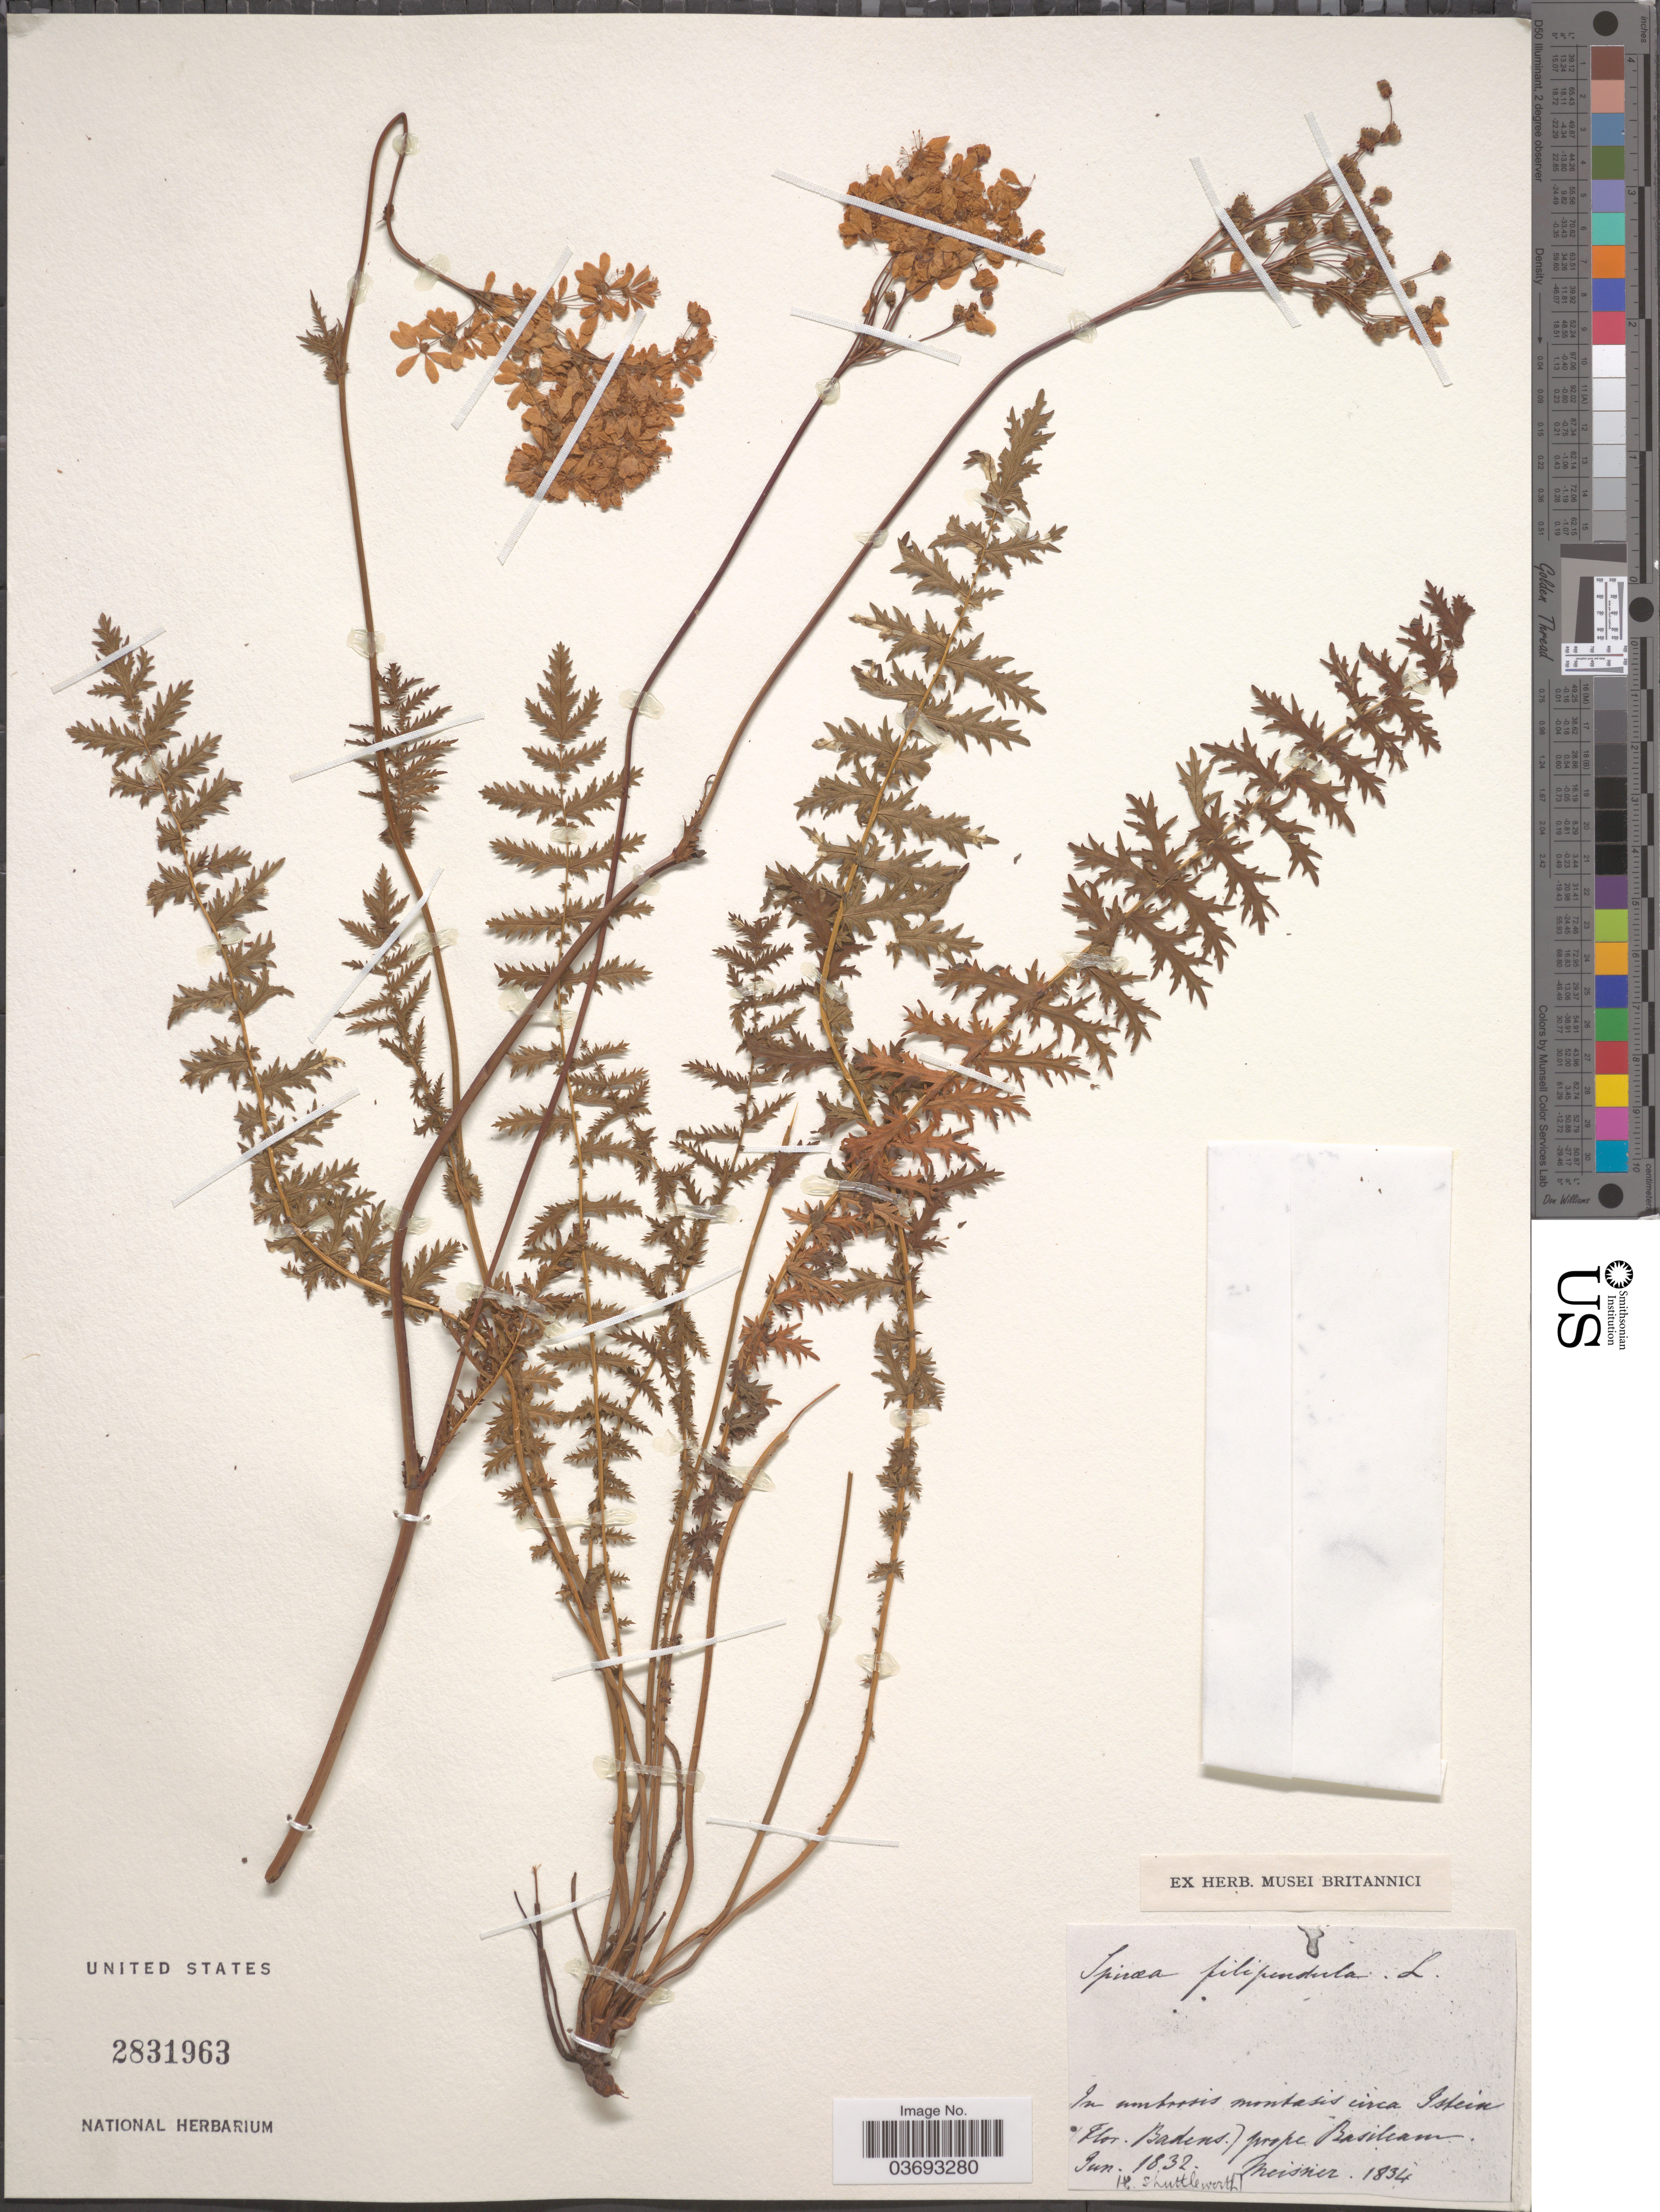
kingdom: Plantae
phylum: Tracheophyta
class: Magnoliopsida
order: Rosales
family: Rosaceae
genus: Spiraea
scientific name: Spiraea filipendula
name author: L.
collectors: Meisner & -. Shuttleworth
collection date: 1832-06/1834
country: Switzerland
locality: Badens. Prope Basileam.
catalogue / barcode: US 2831963